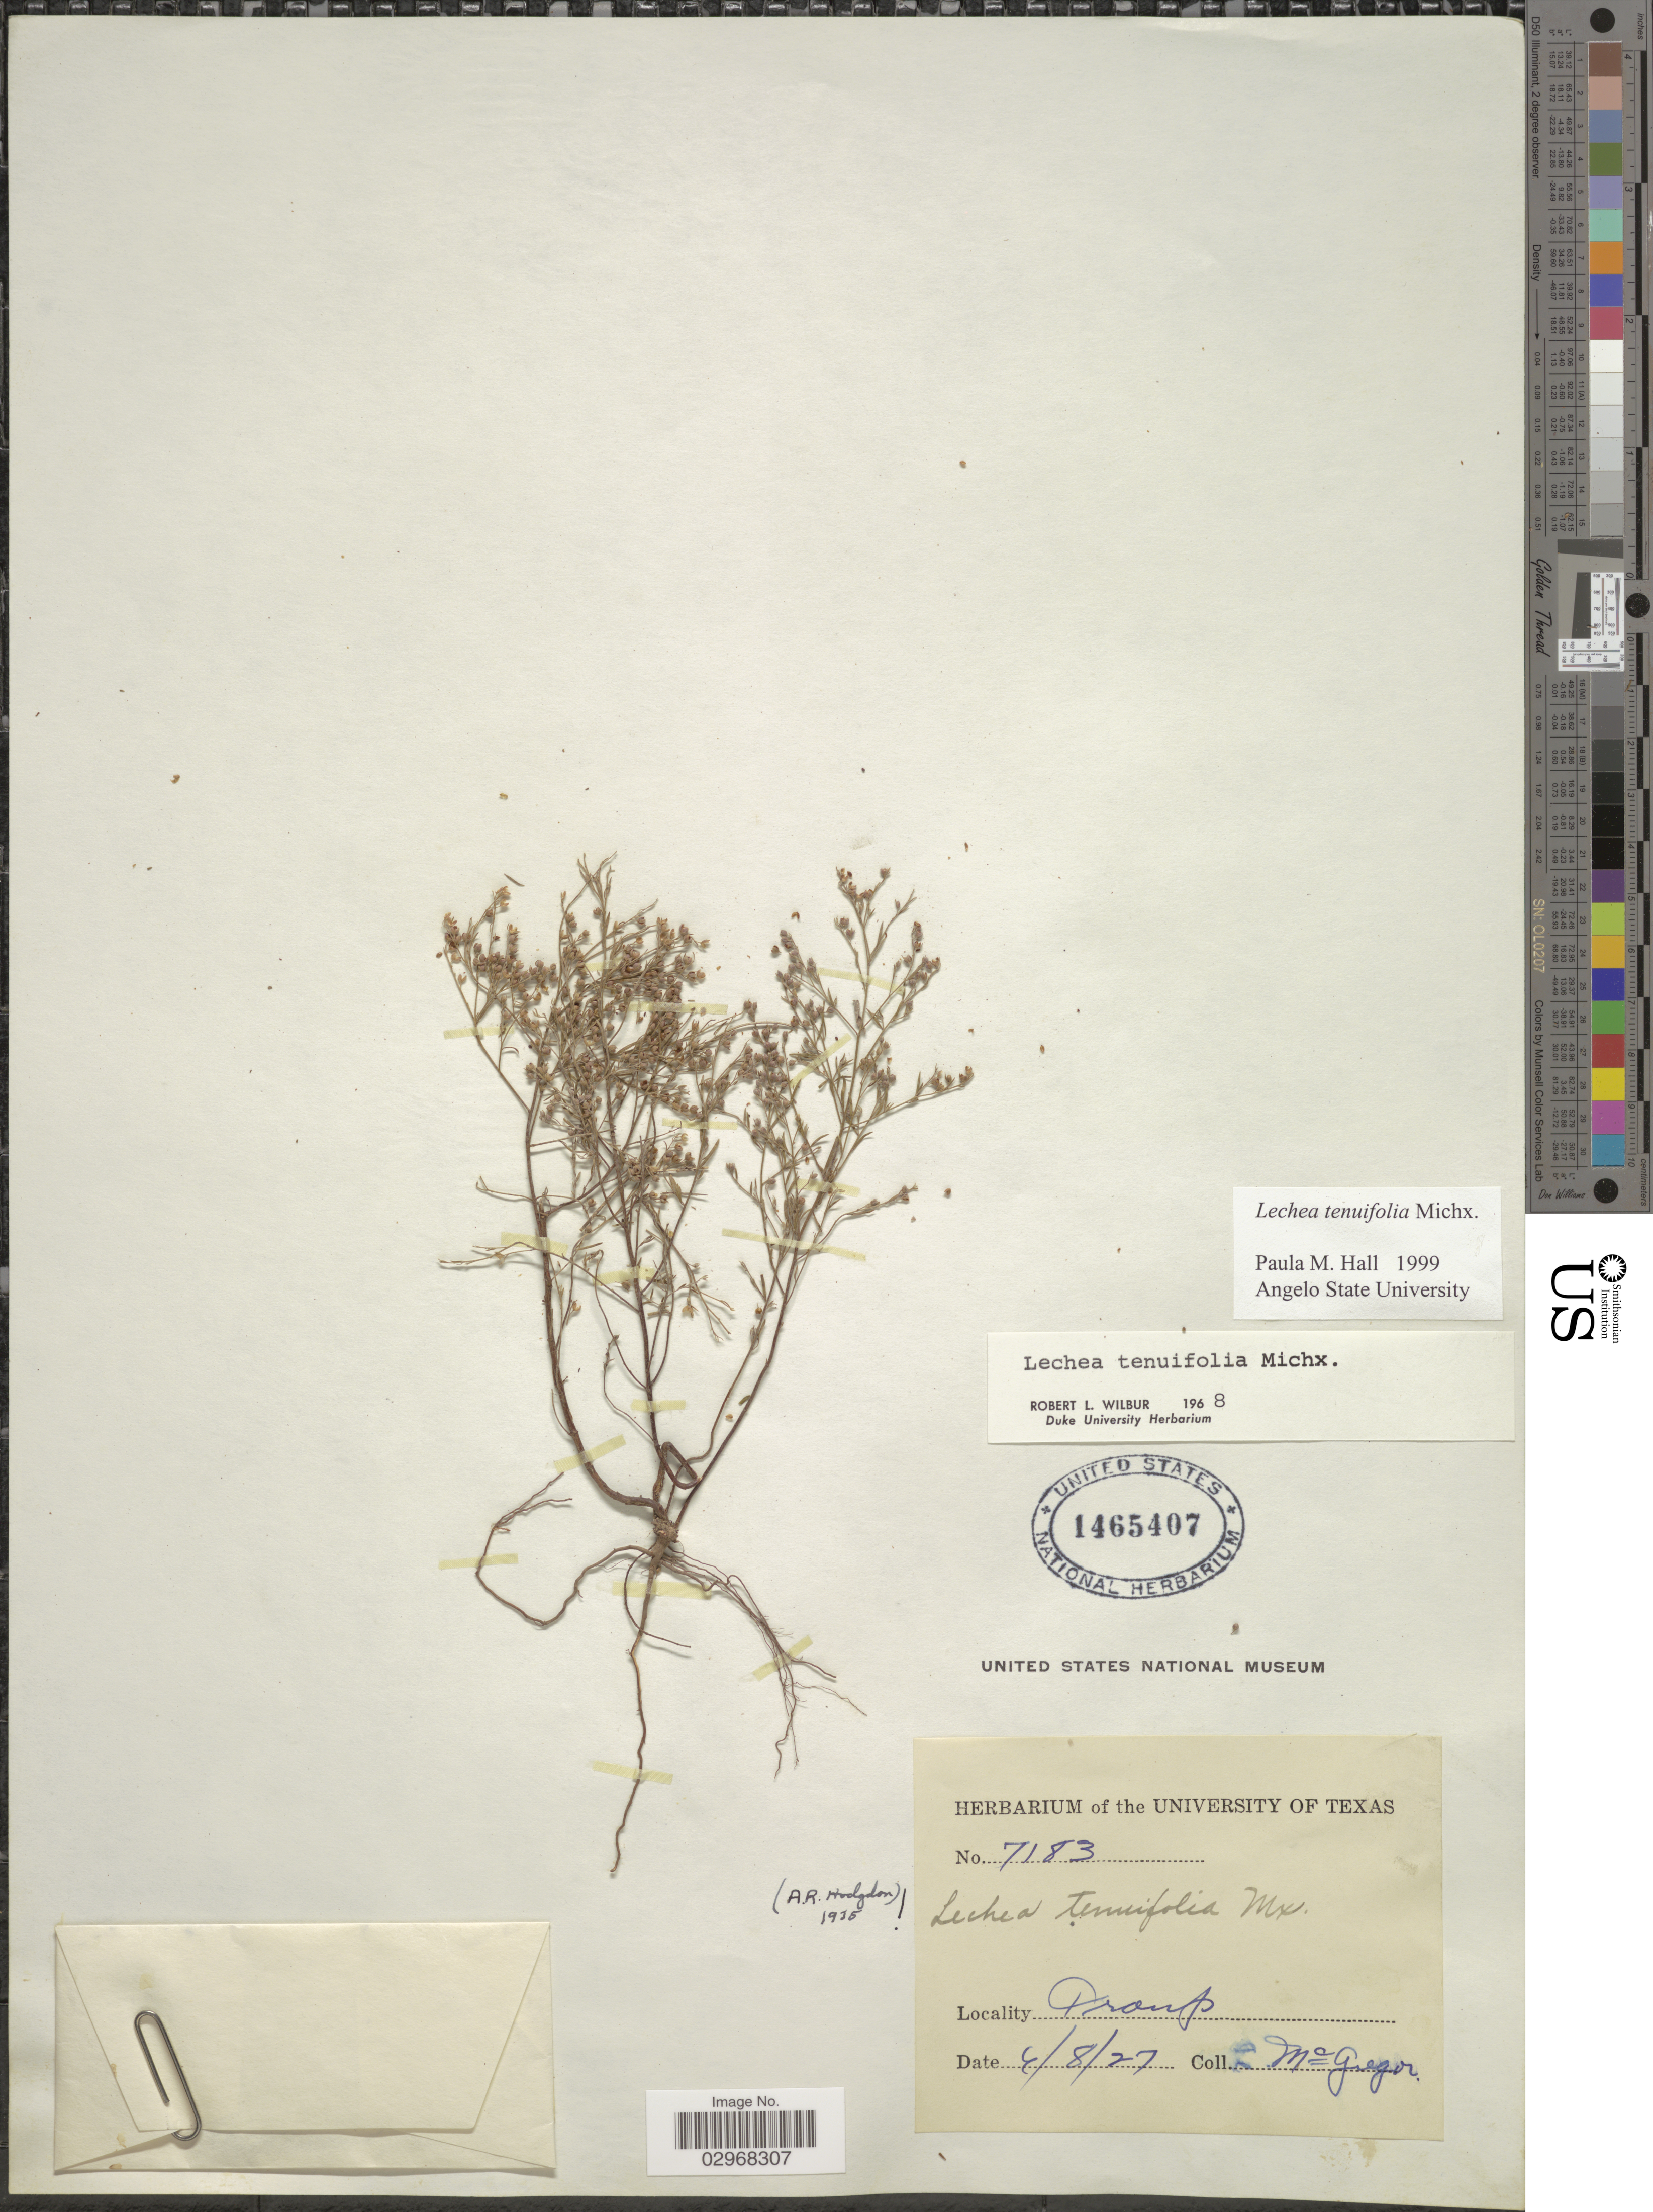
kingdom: Plantae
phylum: Tracheophyta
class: Magnoliopsida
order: Malvales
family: Cistaceae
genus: Lechea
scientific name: Lechea tenuifolia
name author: Michx.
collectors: E. McGregor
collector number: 7183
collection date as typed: Transcribed d/m/y: 8/4/27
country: United States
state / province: Texas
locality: Troup.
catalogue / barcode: US 1465407